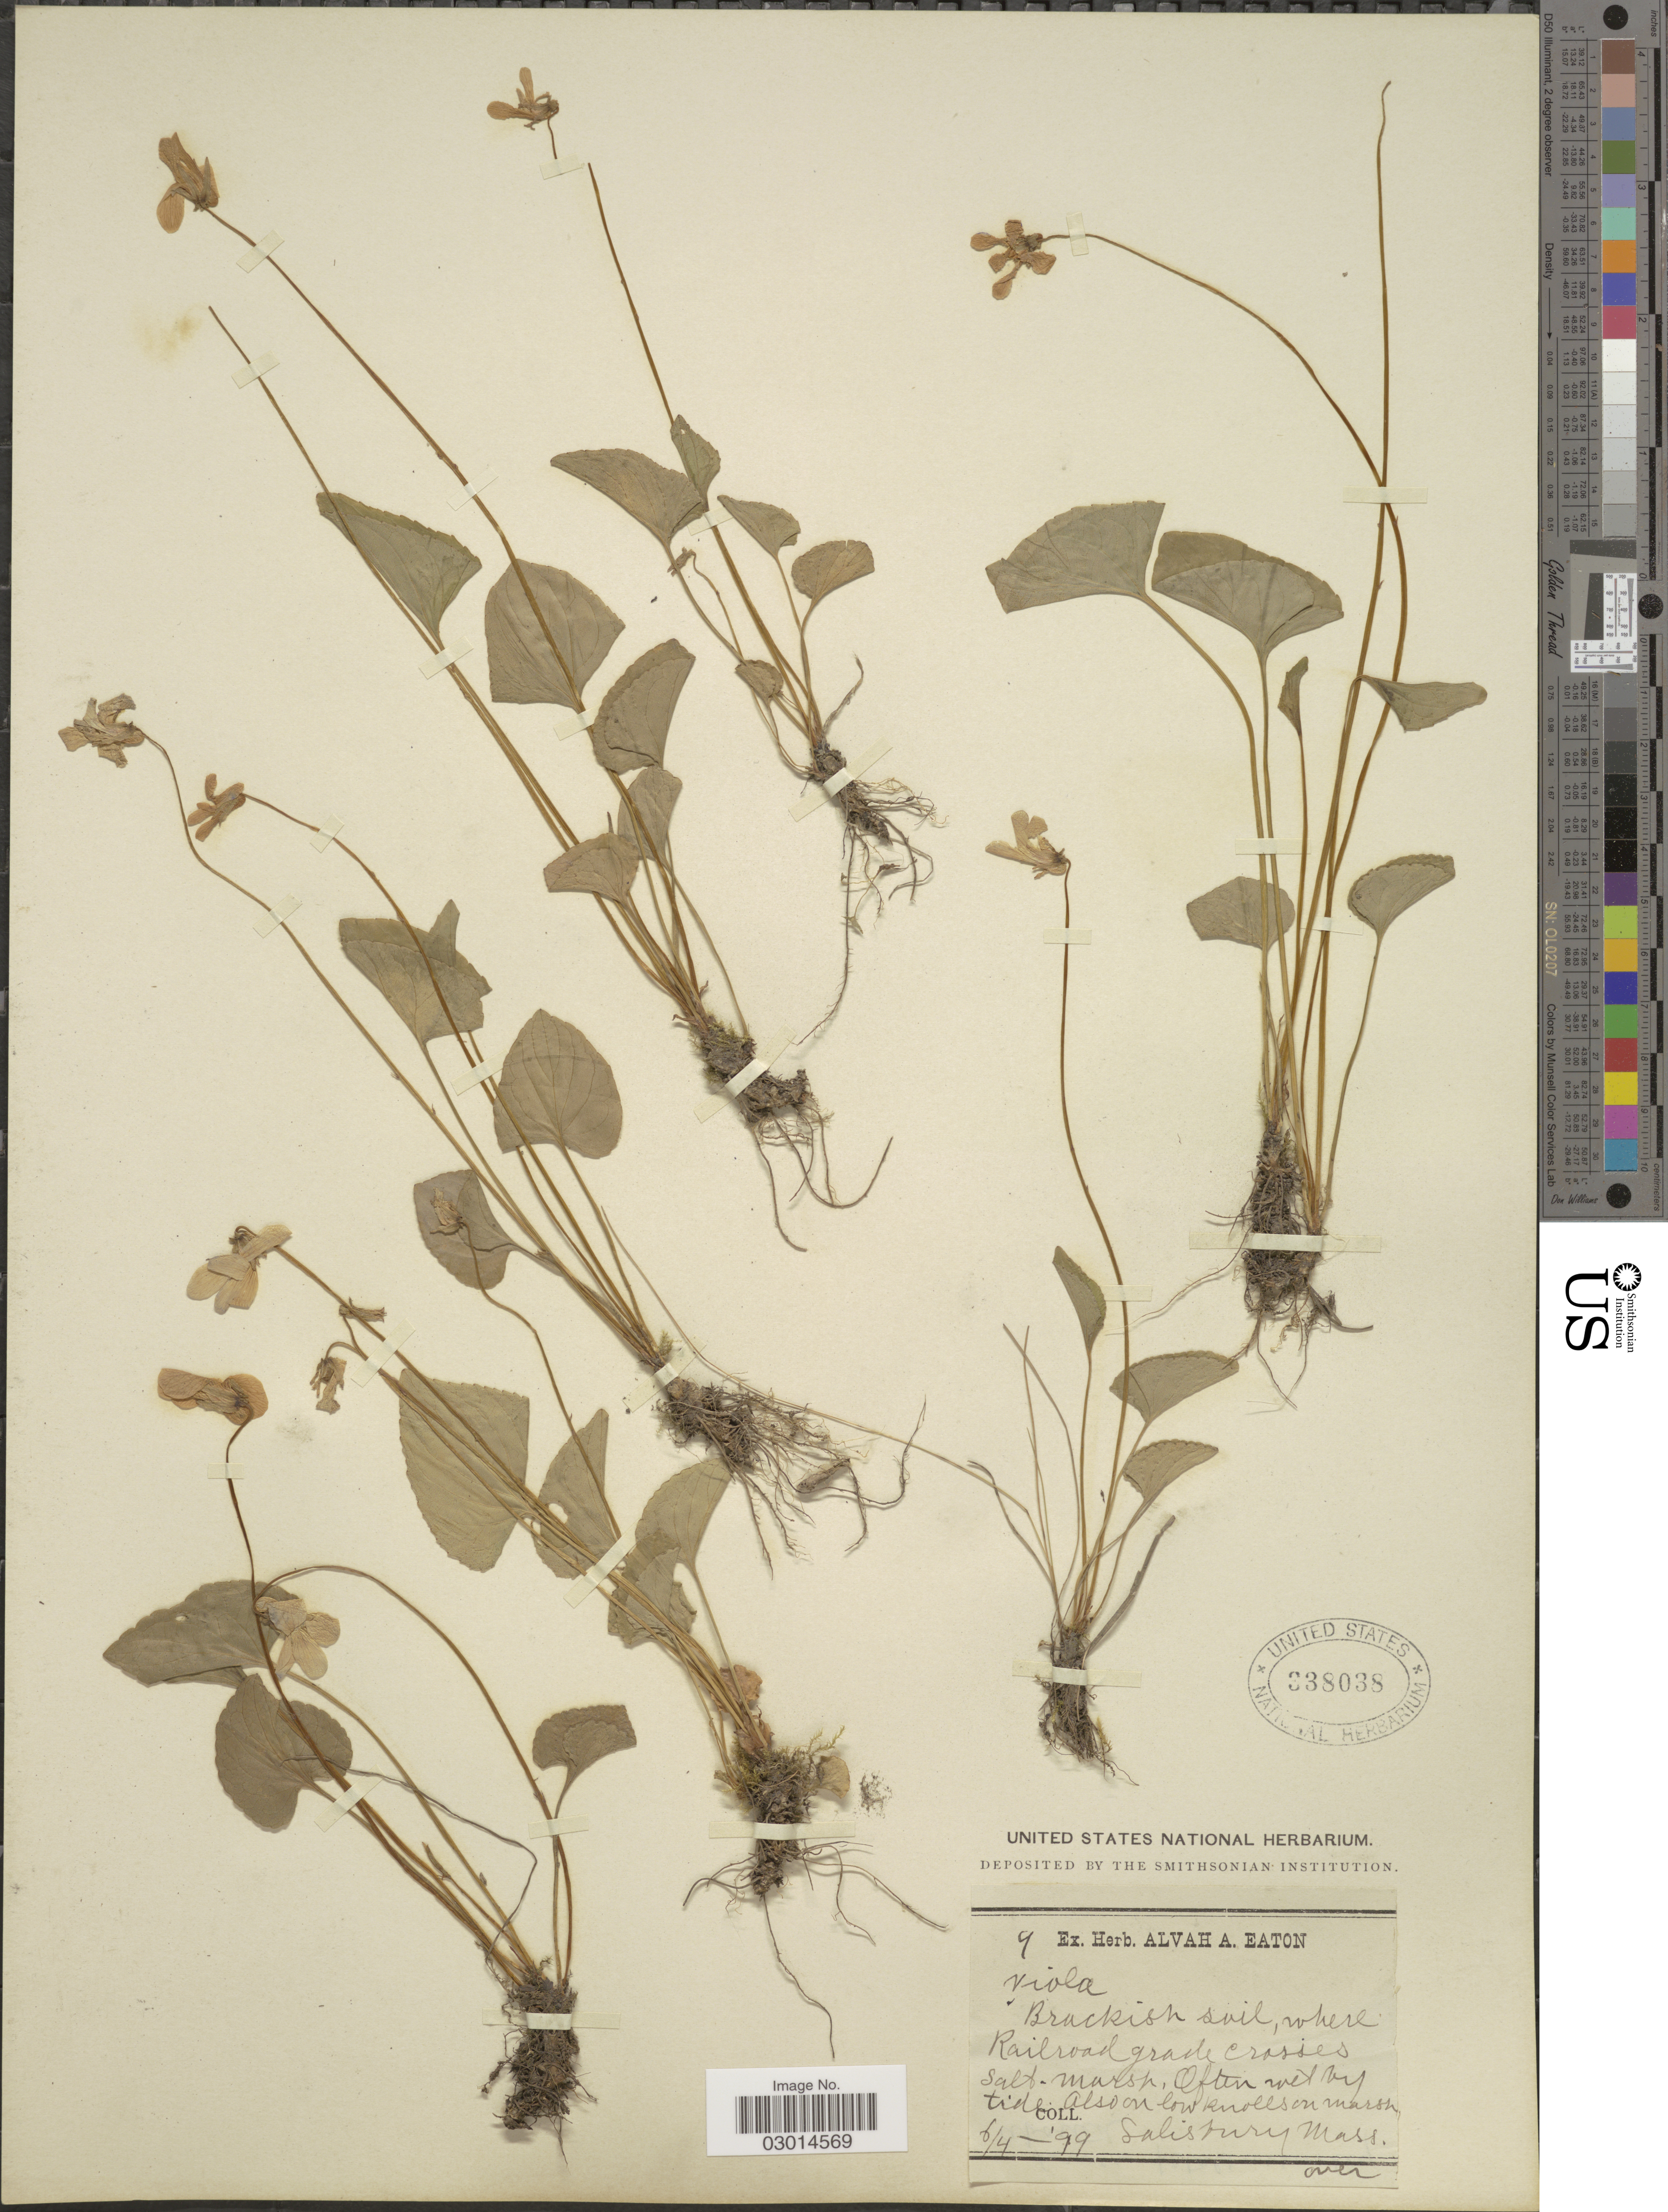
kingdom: Plantae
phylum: Tracheophyta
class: Magnoliopsida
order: Malpighiales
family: Violaceae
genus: Viola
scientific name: Viola cucullata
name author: Aiton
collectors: ex herb. Alvah A. Eaton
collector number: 9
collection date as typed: Transcribed d/m/y: 4/6/99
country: United States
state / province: Massachusetts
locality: Railroad grade crosses Salt. Marsh. Salisbury.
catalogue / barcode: US 338038